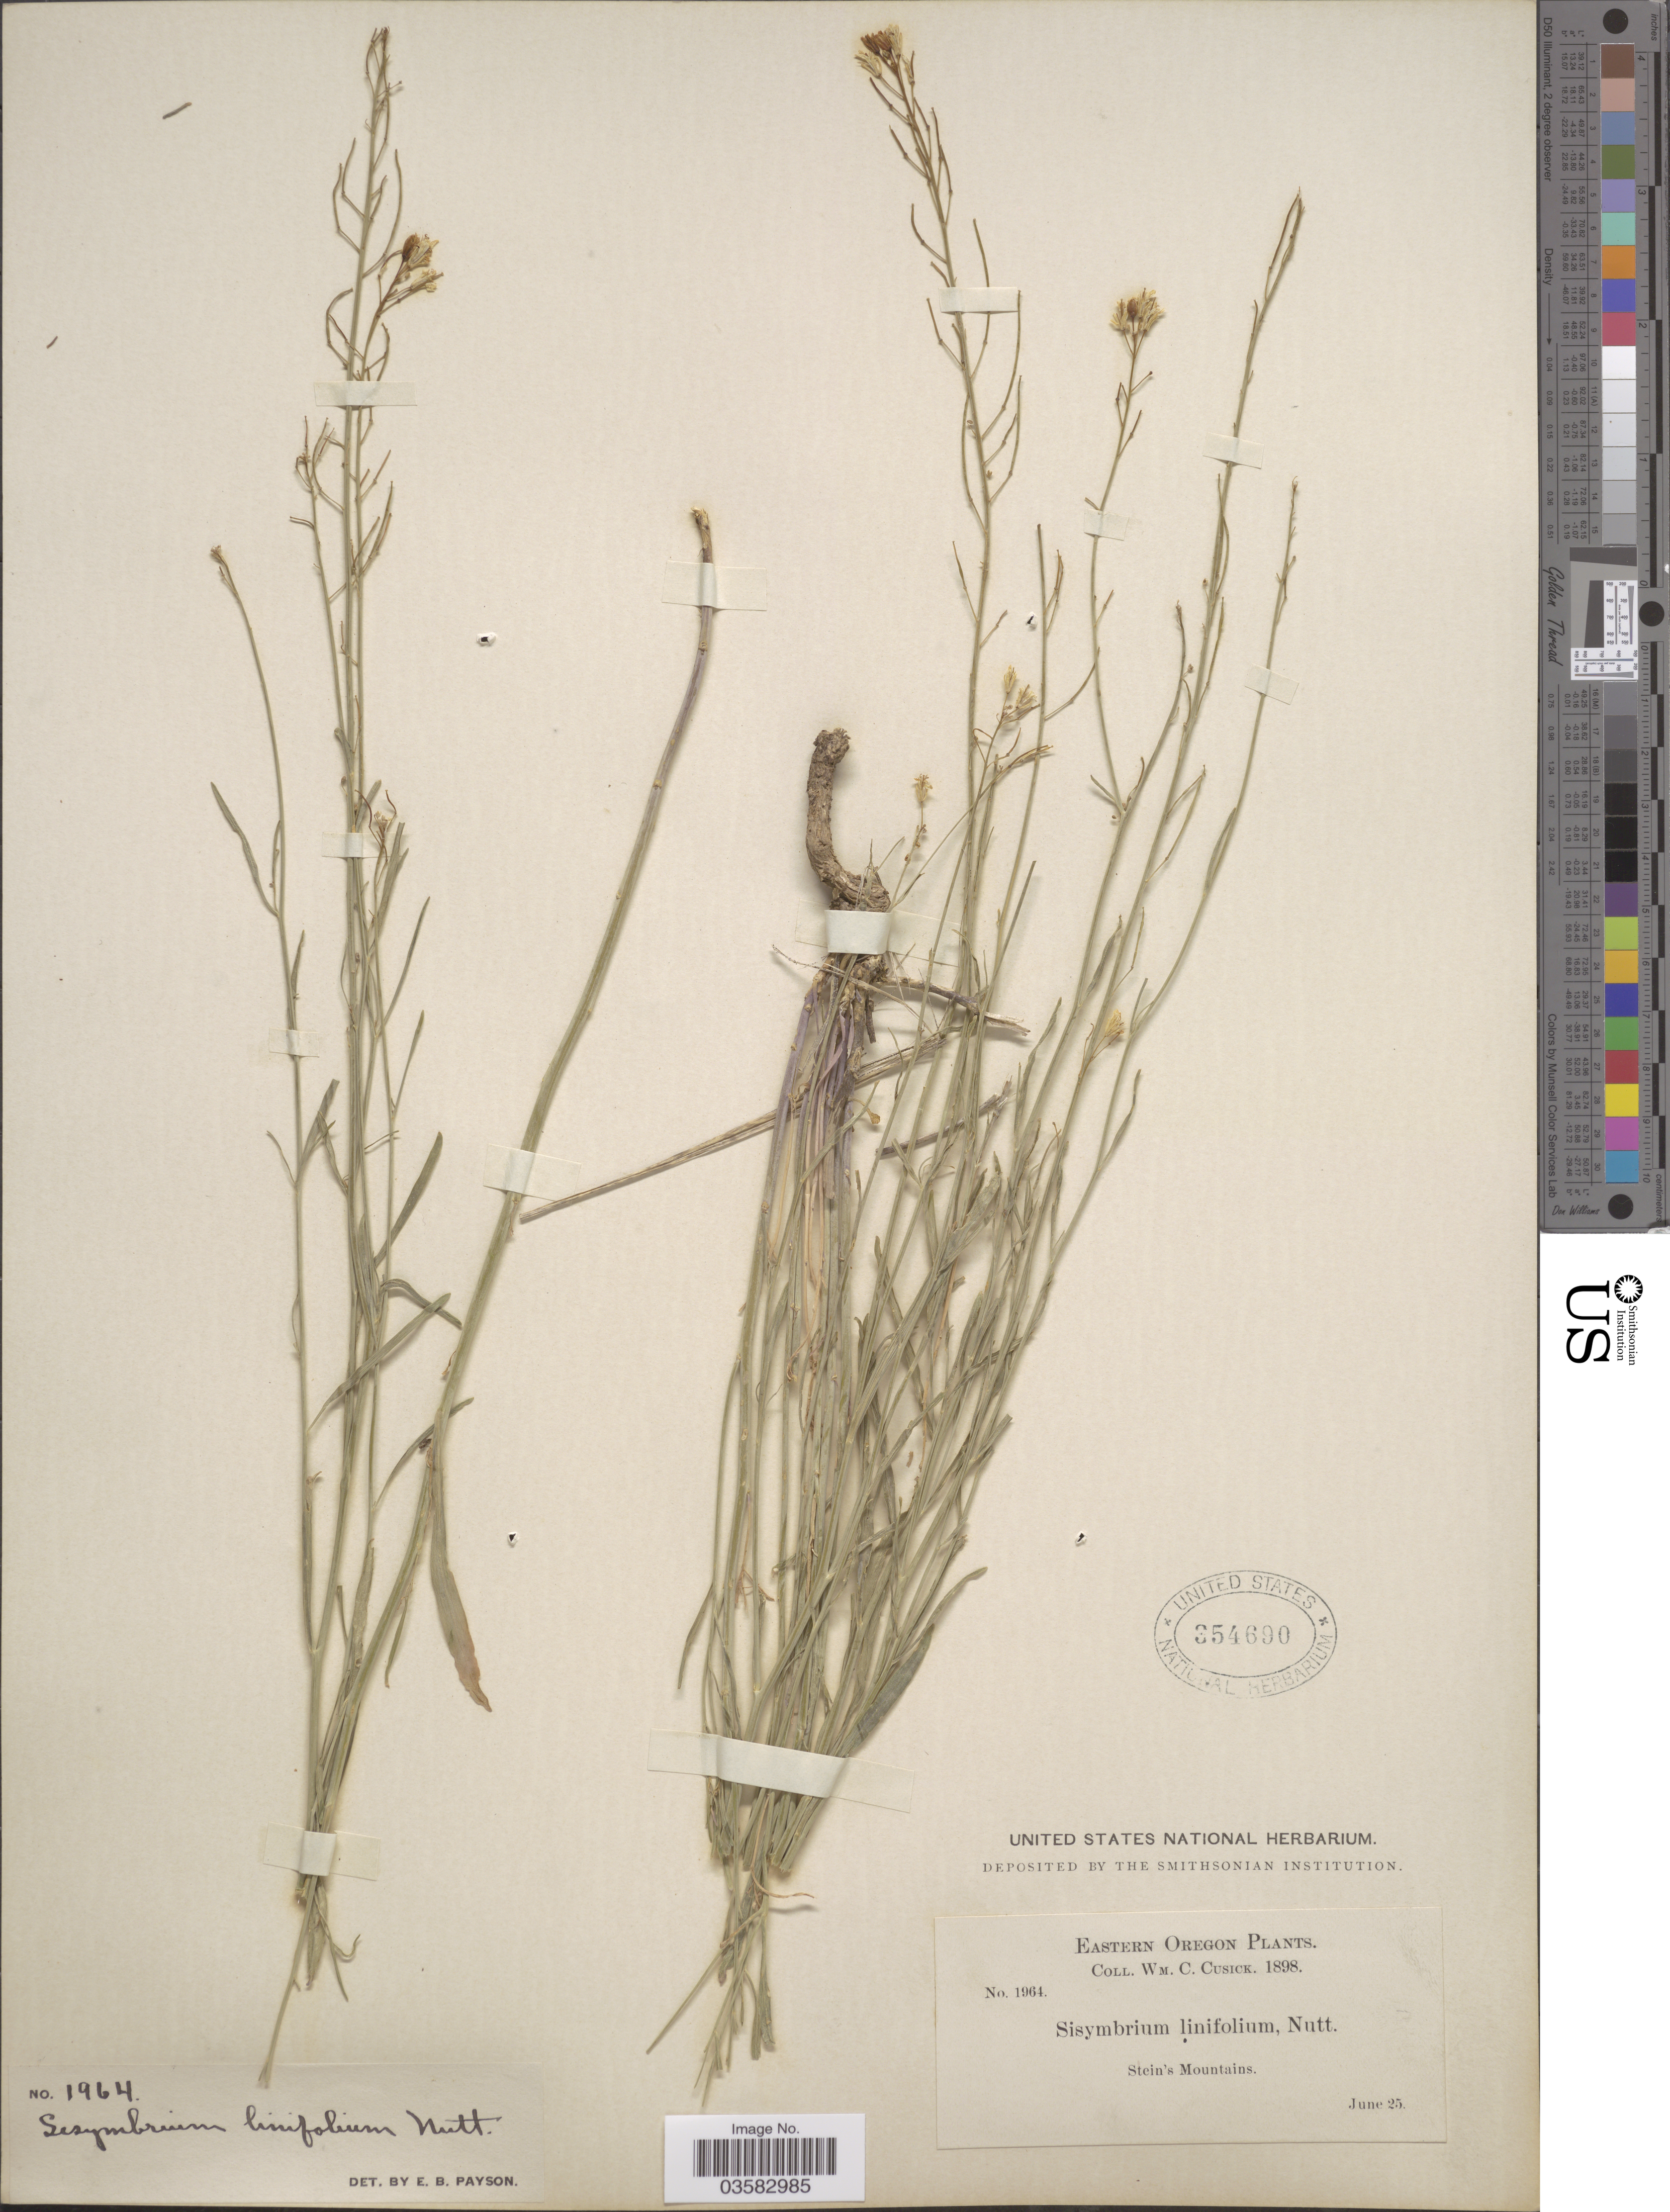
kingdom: Plantae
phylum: Tracheophyta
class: Magnoliopsida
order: Brassicales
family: Brassicaceae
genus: Sisymbrium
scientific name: Sisymbrium linifolium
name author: (Nutt.) Nutt. ex Torr. & A. Gray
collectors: W. C. Cusick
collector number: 1964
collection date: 1898-06-25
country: United States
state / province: Oregon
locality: Eastern Oregon. Stein's Mountains.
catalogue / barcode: US 354690